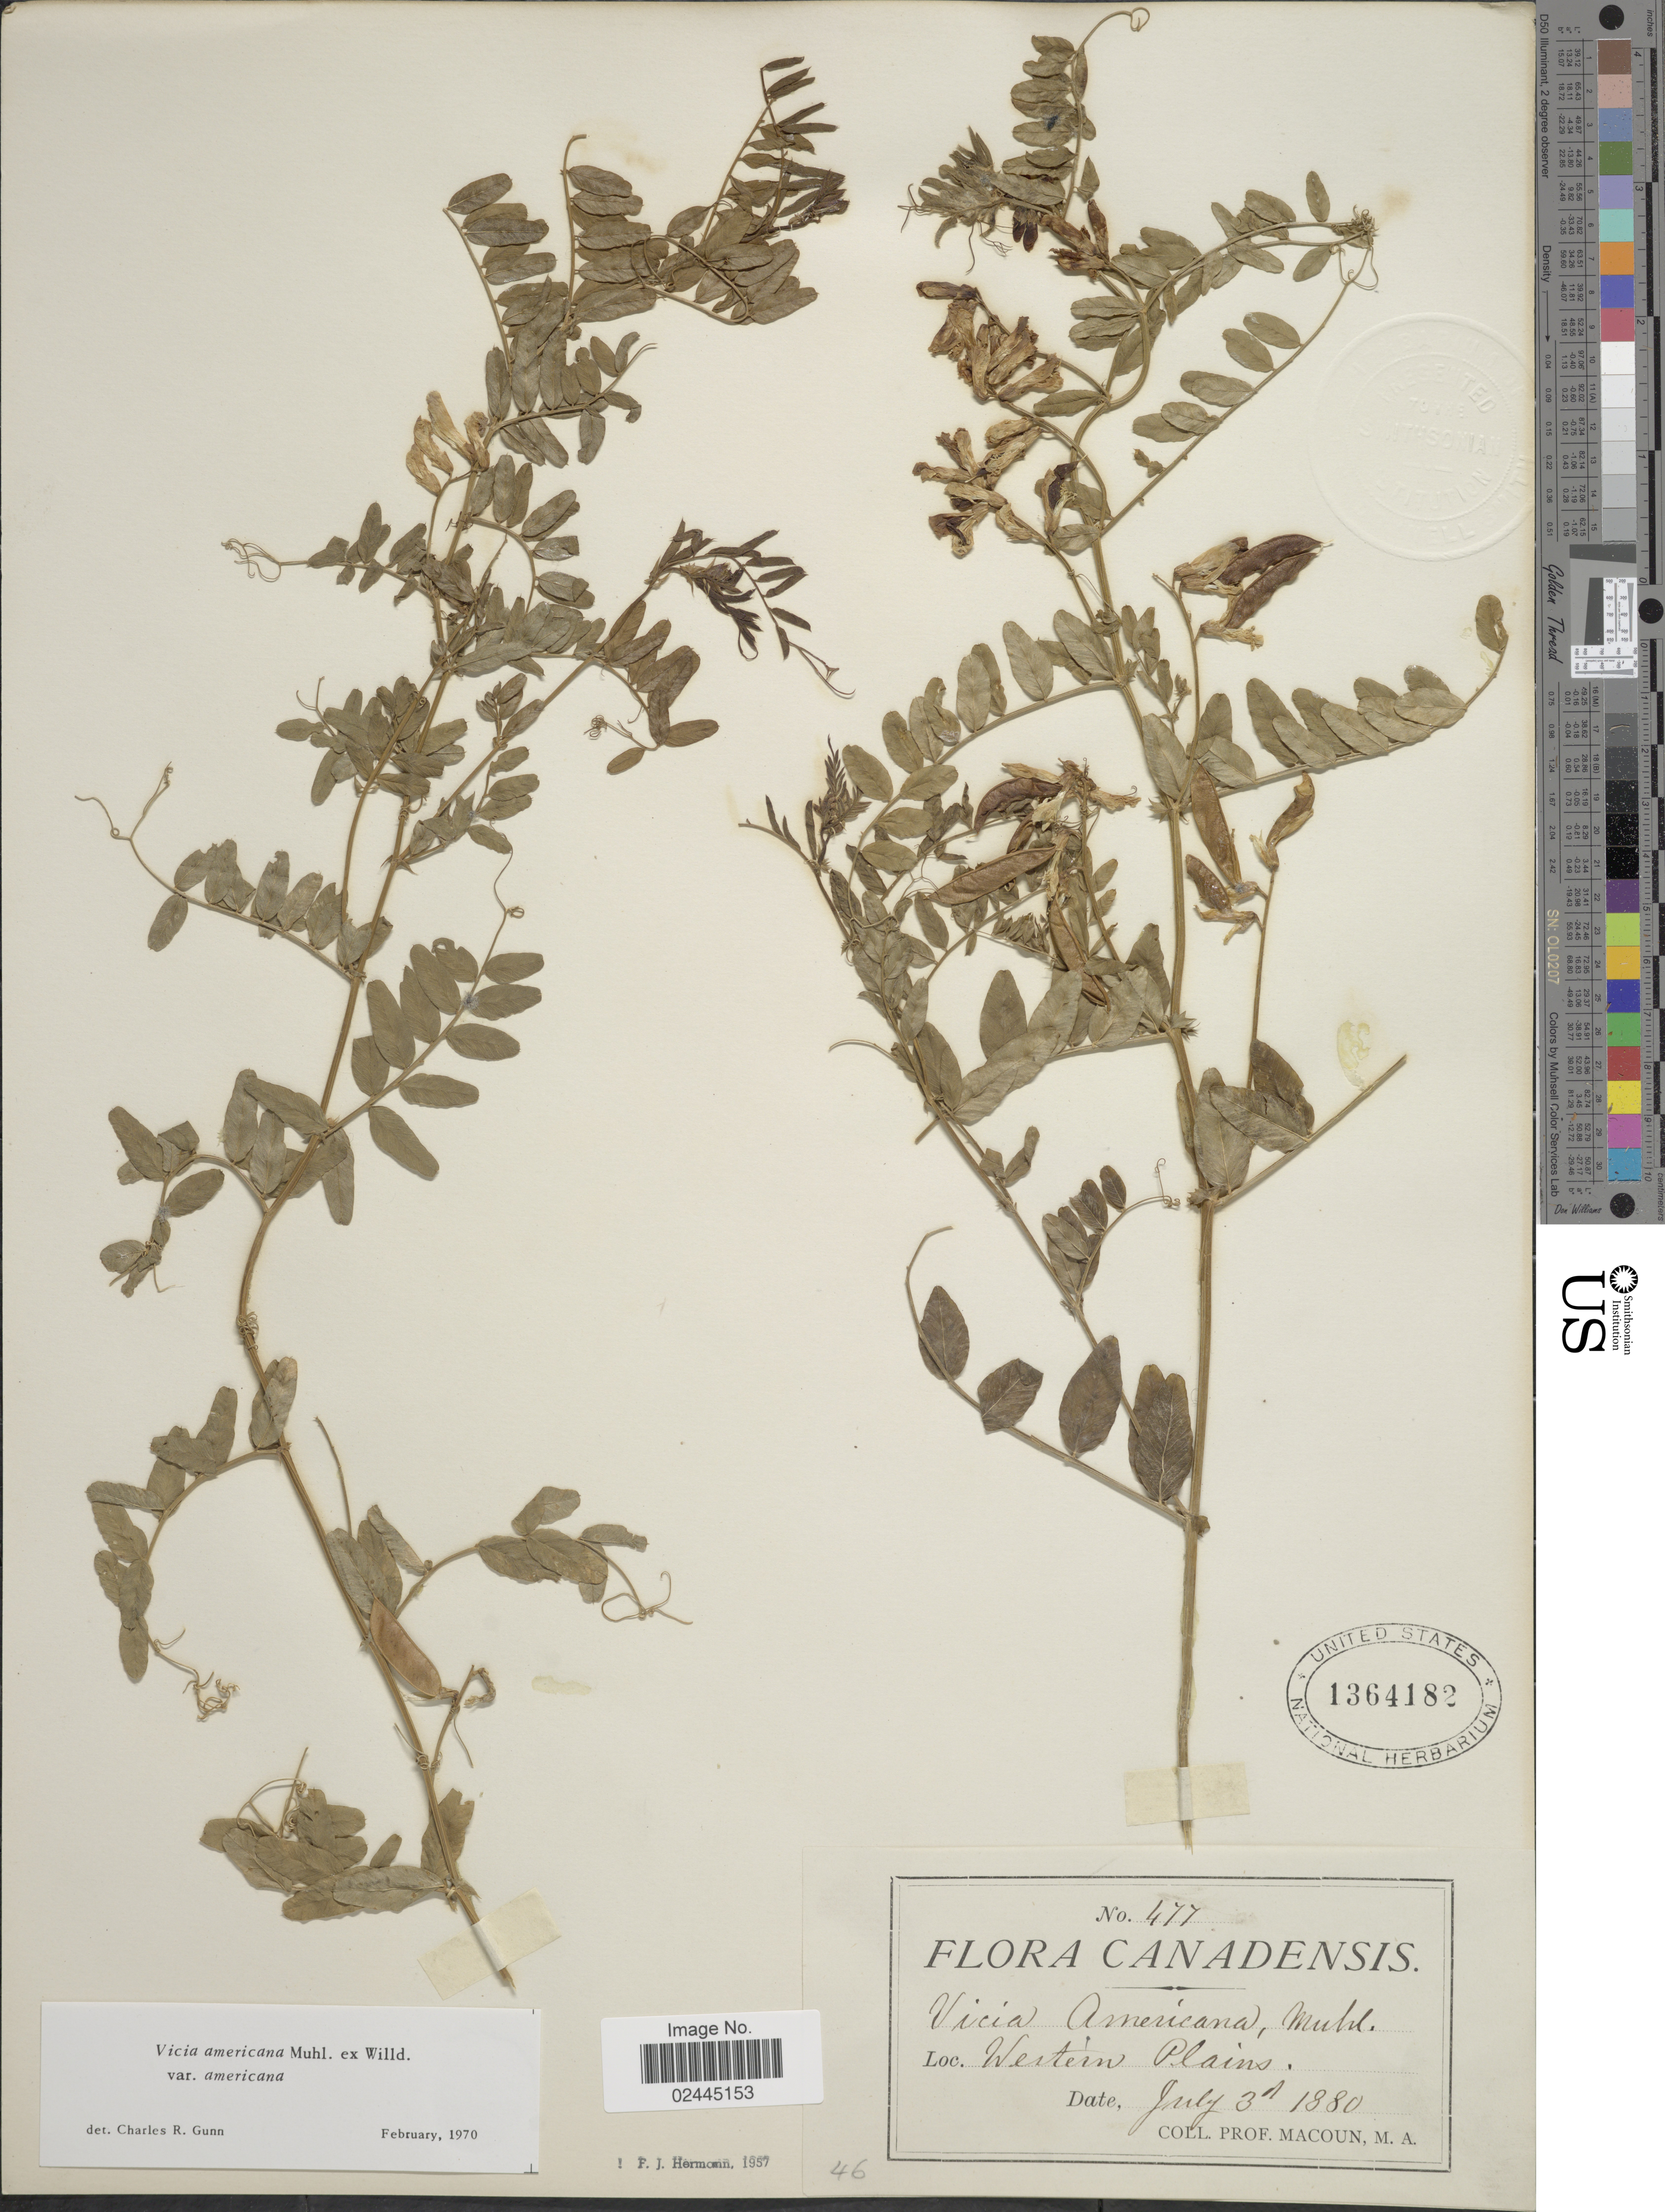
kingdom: Plantae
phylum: Tracheophyta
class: Magnoliopsida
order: Fabales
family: Fabaceae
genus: Vicia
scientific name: Vicia americana var. americana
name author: Muhl. ex Willd.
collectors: M. Macoun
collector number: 477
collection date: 1880-07-03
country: Canada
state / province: Saskatchewan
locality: Western Plains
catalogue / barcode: US 1364182